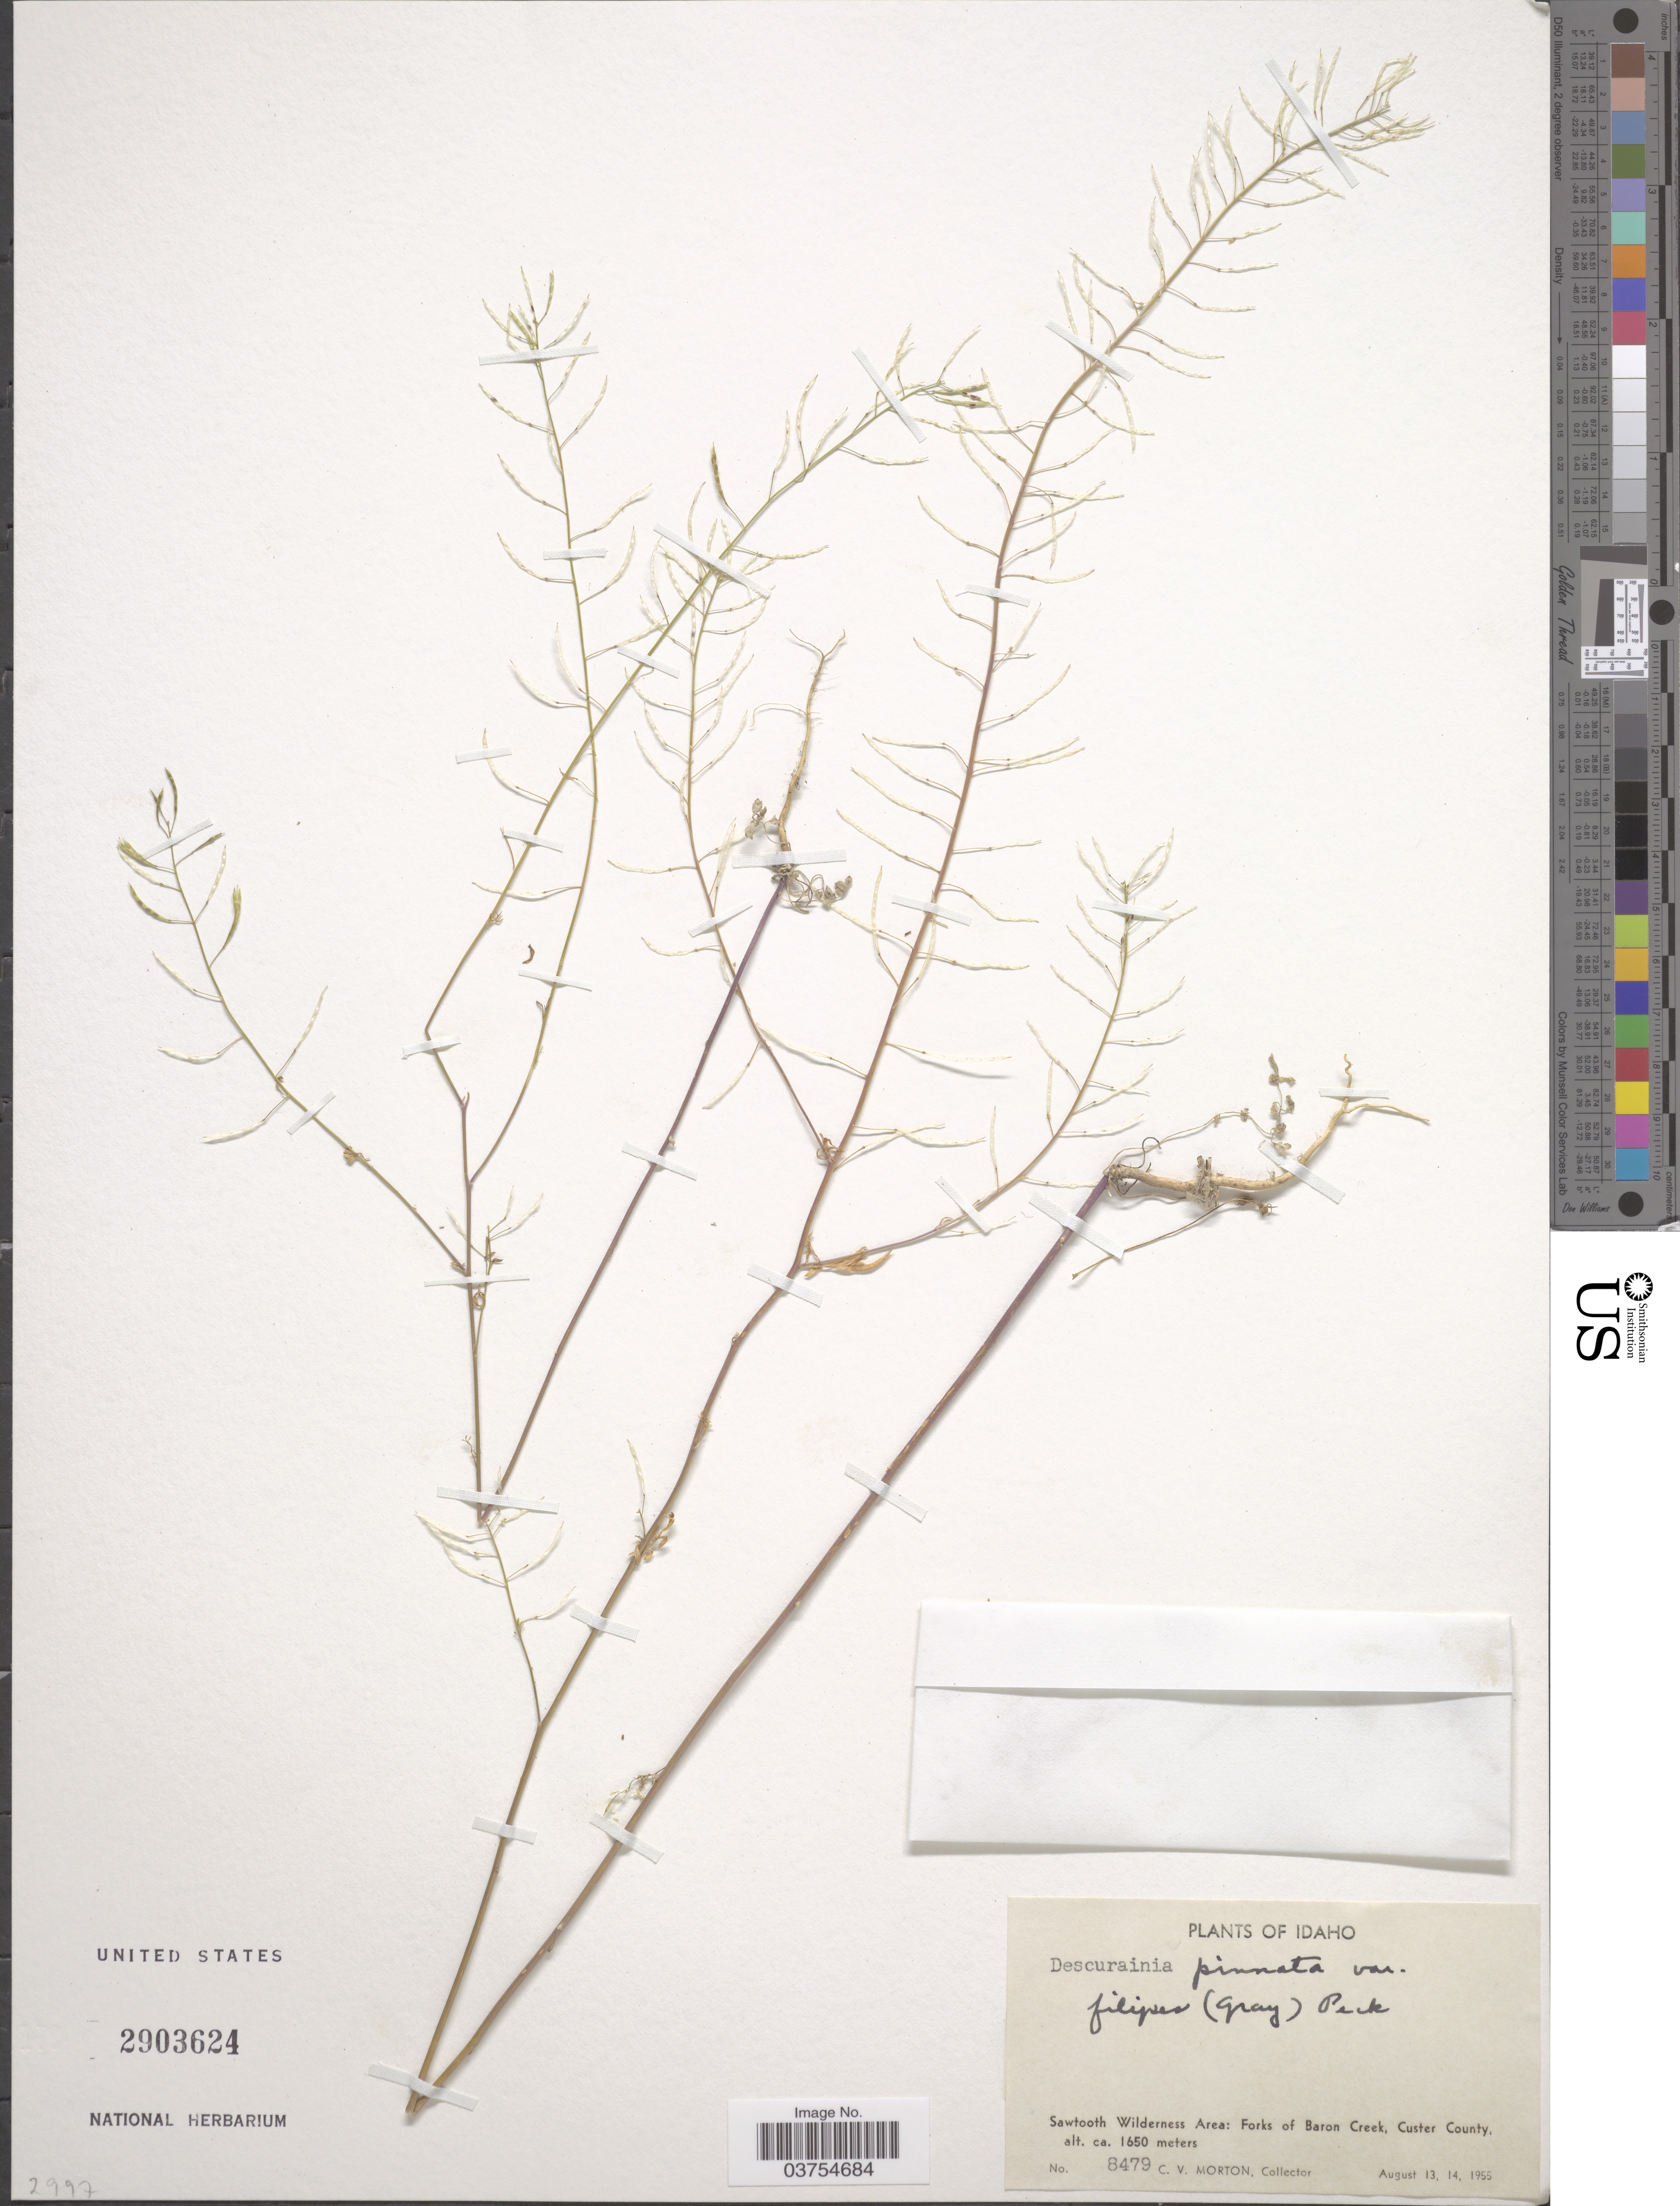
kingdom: Plantae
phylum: Tracheophyta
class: Magnoliopsida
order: Brassicales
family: Brassicaceae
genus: Descurainia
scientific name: Descurainia pinnata subsp. filipes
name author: (A. Gray) Detling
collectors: C. V. Morton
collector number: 8479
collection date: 1955-08-13/1955-08-14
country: United States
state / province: Idaho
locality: Sawtooth Wilderness Area: Forks of Baron Creek, Custer County.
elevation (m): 1650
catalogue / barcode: US 2903624